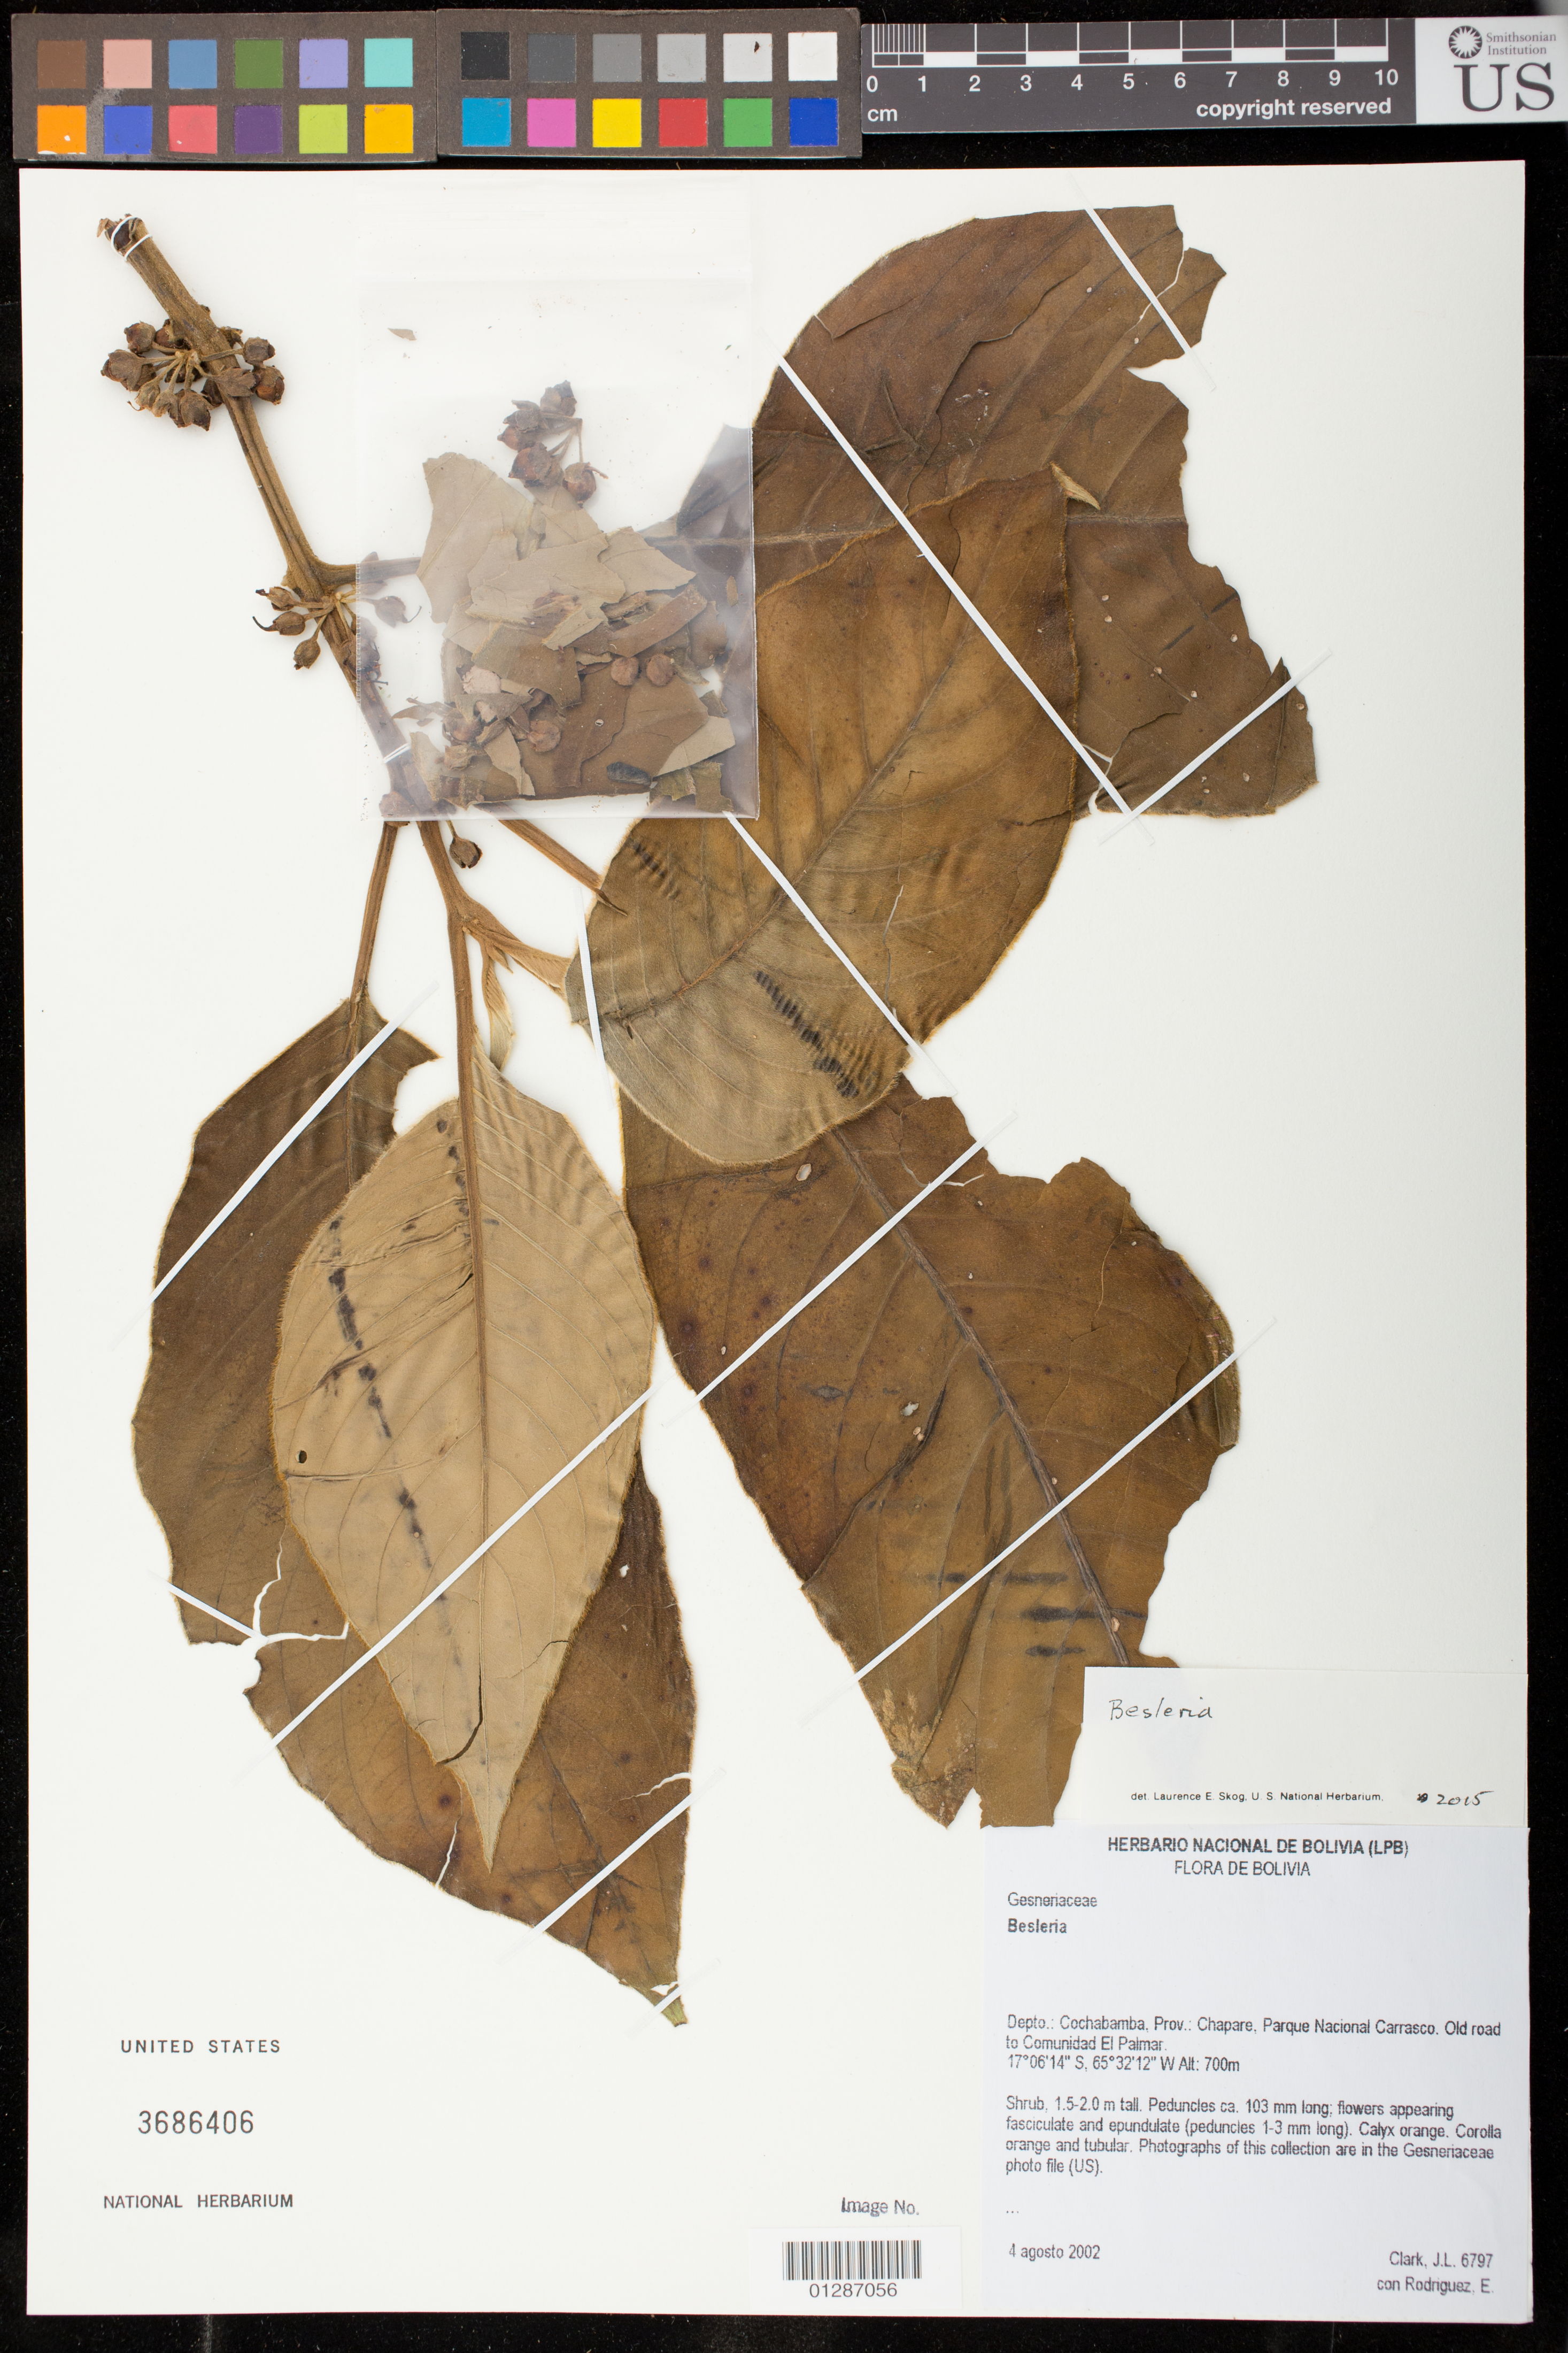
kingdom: Plantae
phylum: Tracheophyta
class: Magnoliopsida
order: Lamiales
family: Gesneriaceae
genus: Besleria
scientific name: Besleria sp.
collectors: J. L. Clark & E. Rodriguez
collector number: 6797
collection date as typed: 4 Aug 2002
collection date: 2002-08-04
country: Bolivia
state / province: Cochabamba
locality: Prov. Chapare, Parque Nacional Carrasco. Old road to Comunidad El Palmar.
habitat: Shrub.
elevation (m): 700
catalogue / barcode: US 3686406